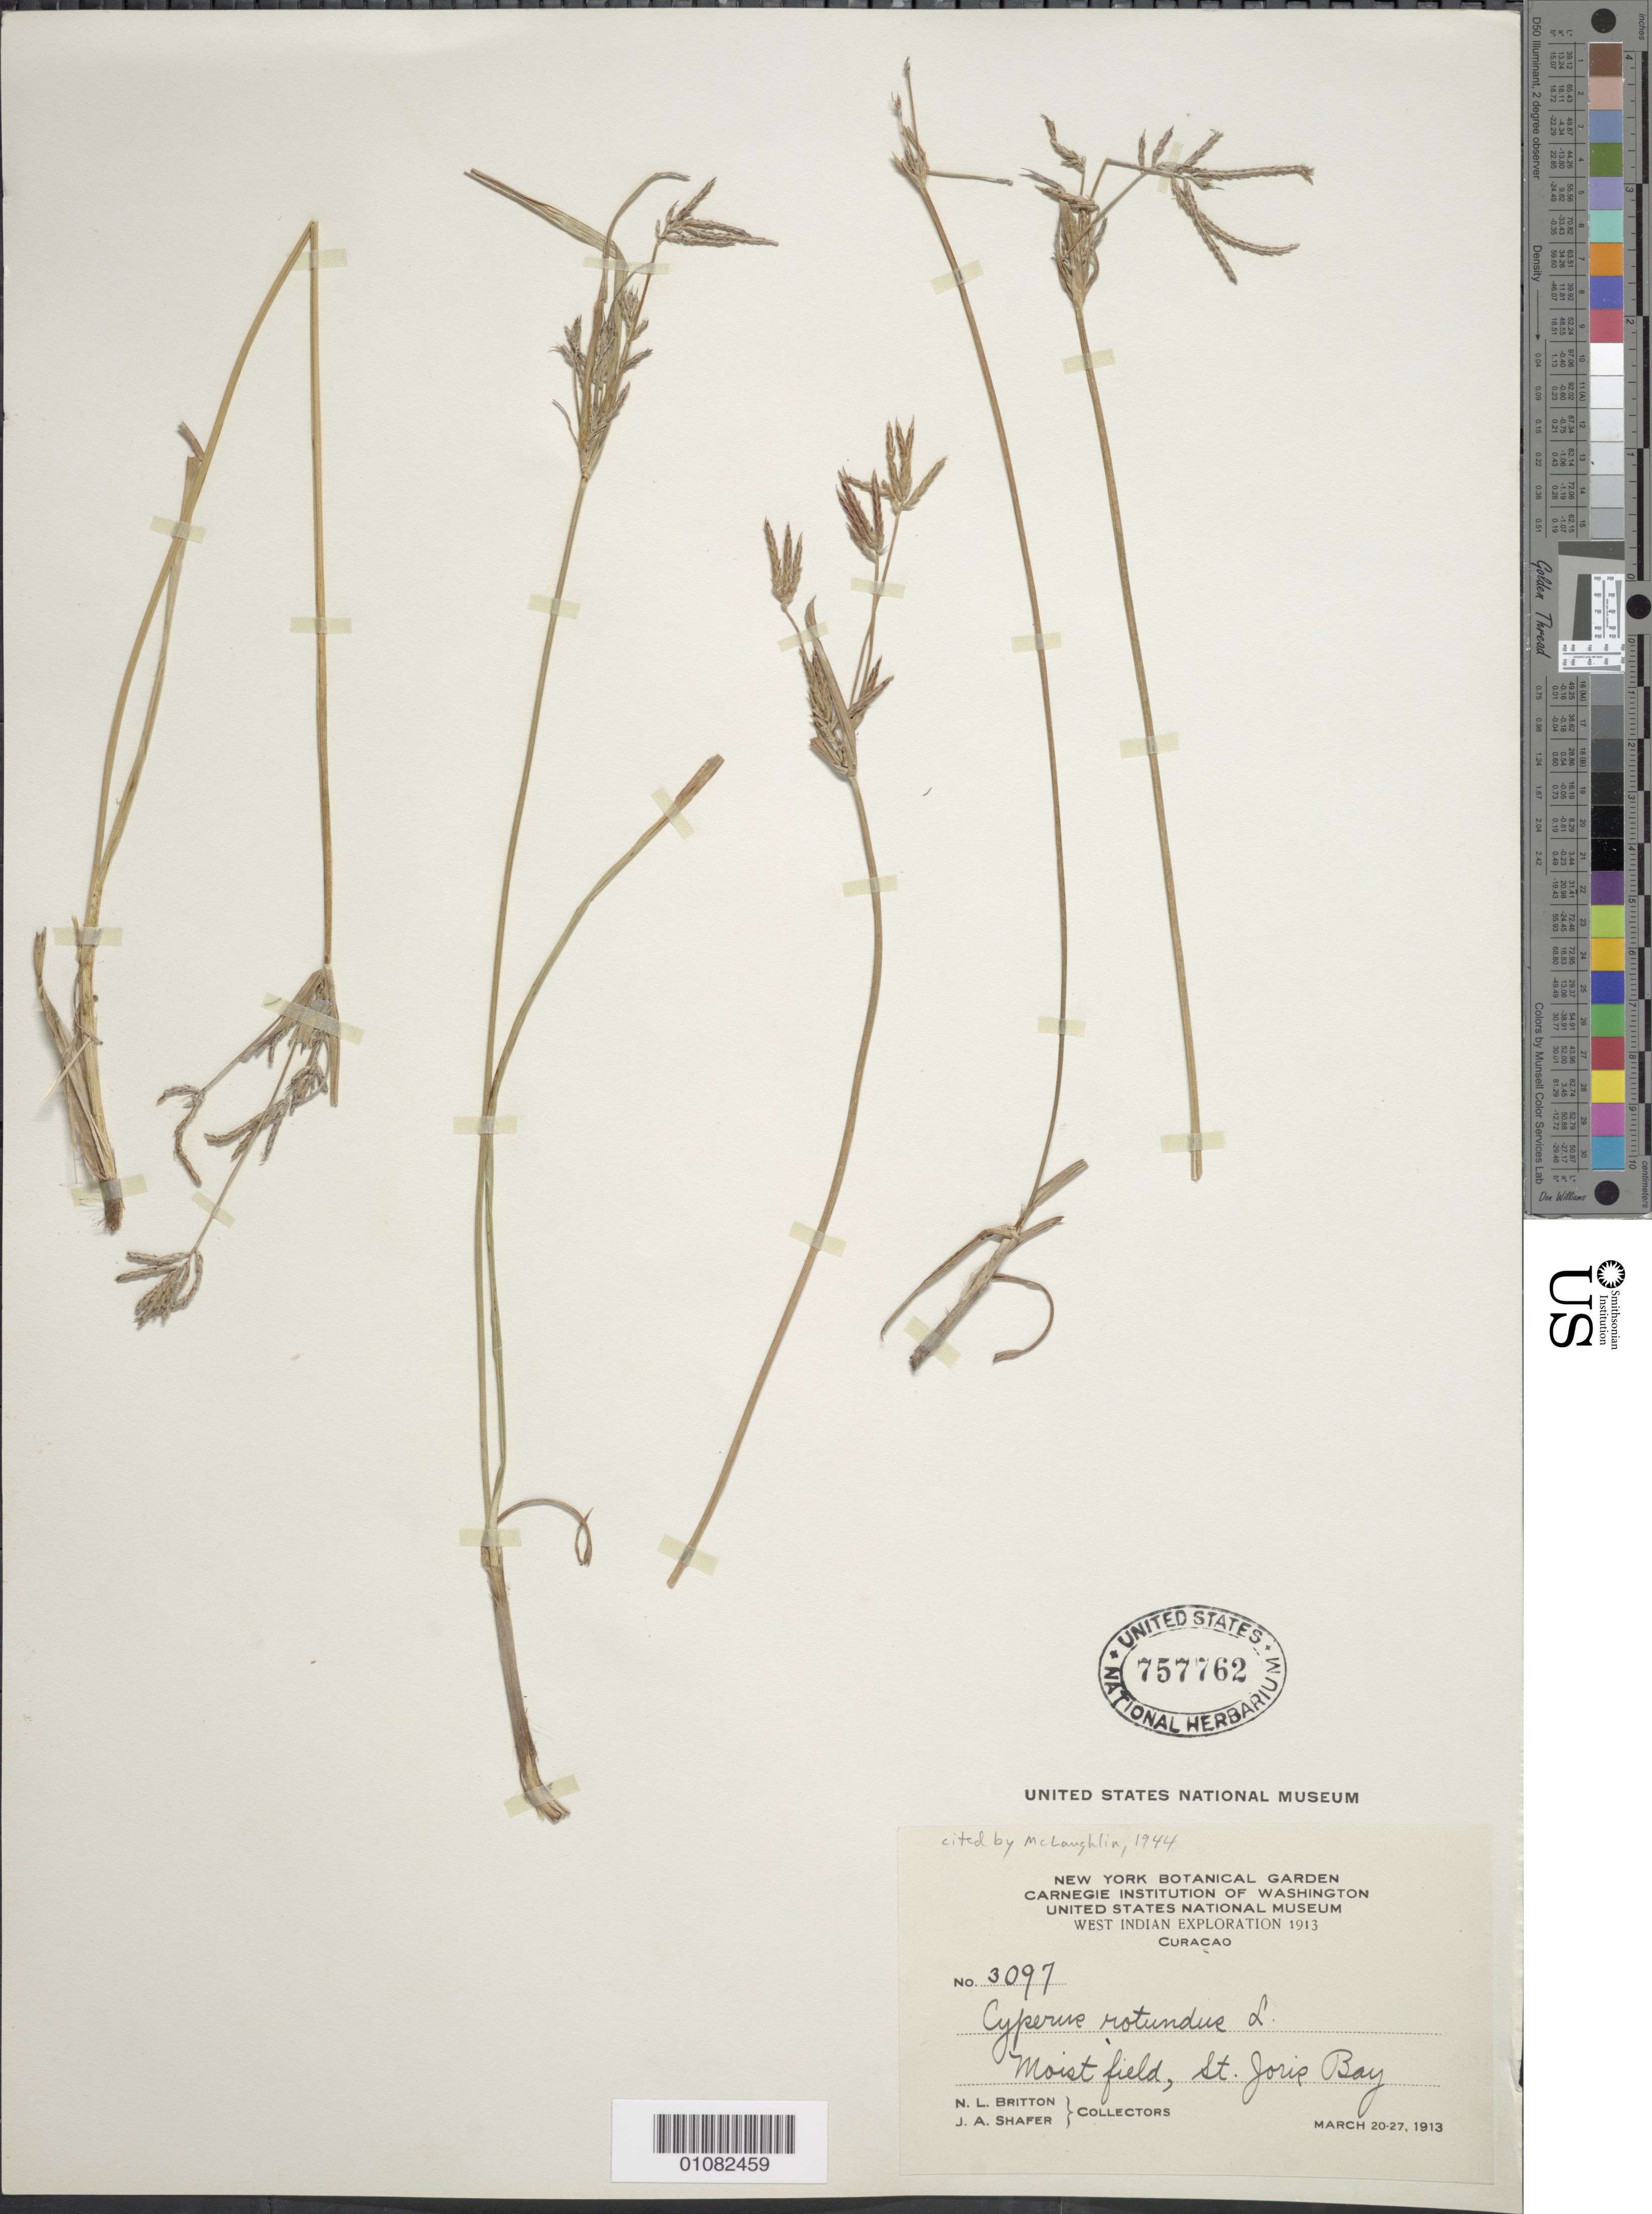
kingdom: Plantae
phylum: Tracheophyta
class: Liliopsida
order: Poales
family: Cyperaceae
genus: Cyperus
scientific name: Cyperus rotundus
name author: L.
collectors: N. Britton & J. A. Shafer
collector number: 3097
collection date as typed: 20 Mar 1913 to 27 Mar 1913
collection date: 1913-03-20/1913-03-27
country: Curaçao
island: Curaçao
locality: St. Joris Bay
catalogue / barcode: US 757762